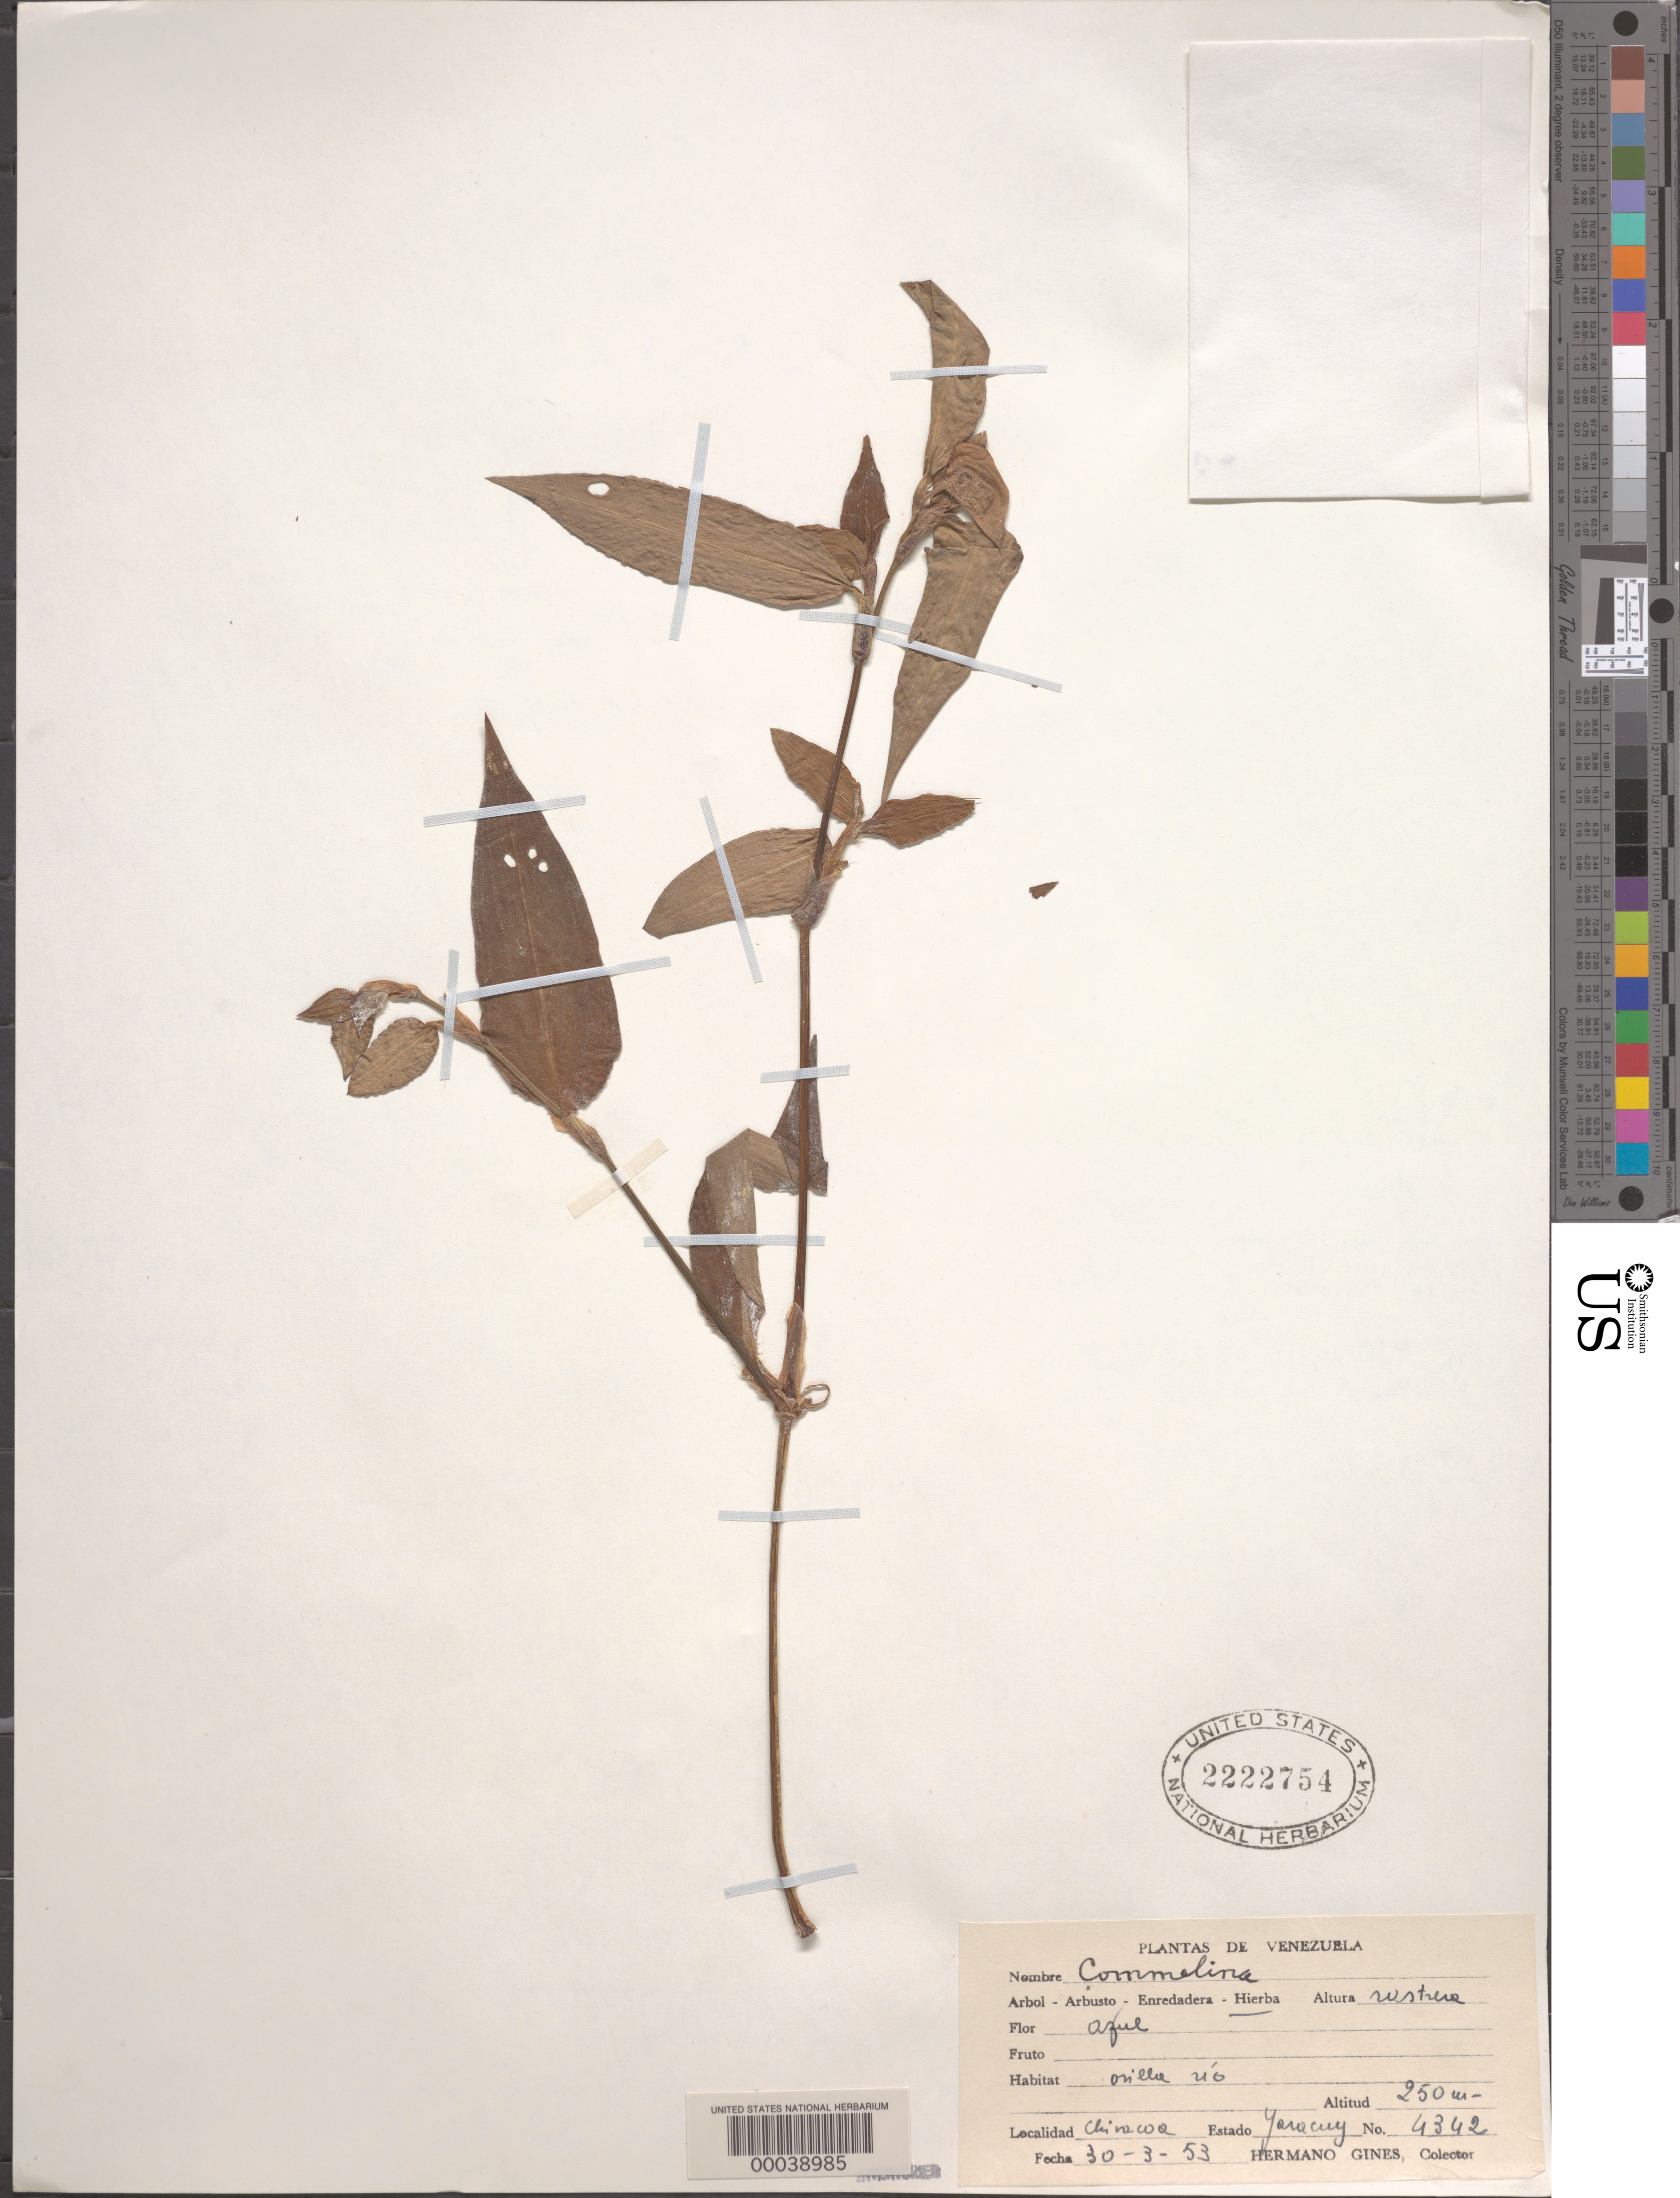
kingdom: Plantae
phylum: Tracheophyta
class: Liliopsida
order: Commelinales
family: Commelinaceae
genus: Commelina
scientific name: Commelina erecta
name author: L.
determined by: Faden, Robert B., (US), Smithsonian Institution - National Museum of Natural History (UNITED STATES)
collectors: Bro. Gines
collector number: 4342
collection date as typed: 30 Mar 1953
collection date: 1953-03-30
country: Venezuela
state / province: Yaracuy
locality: Chincoa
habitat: River bank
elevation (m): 250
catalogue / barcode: US 2222754